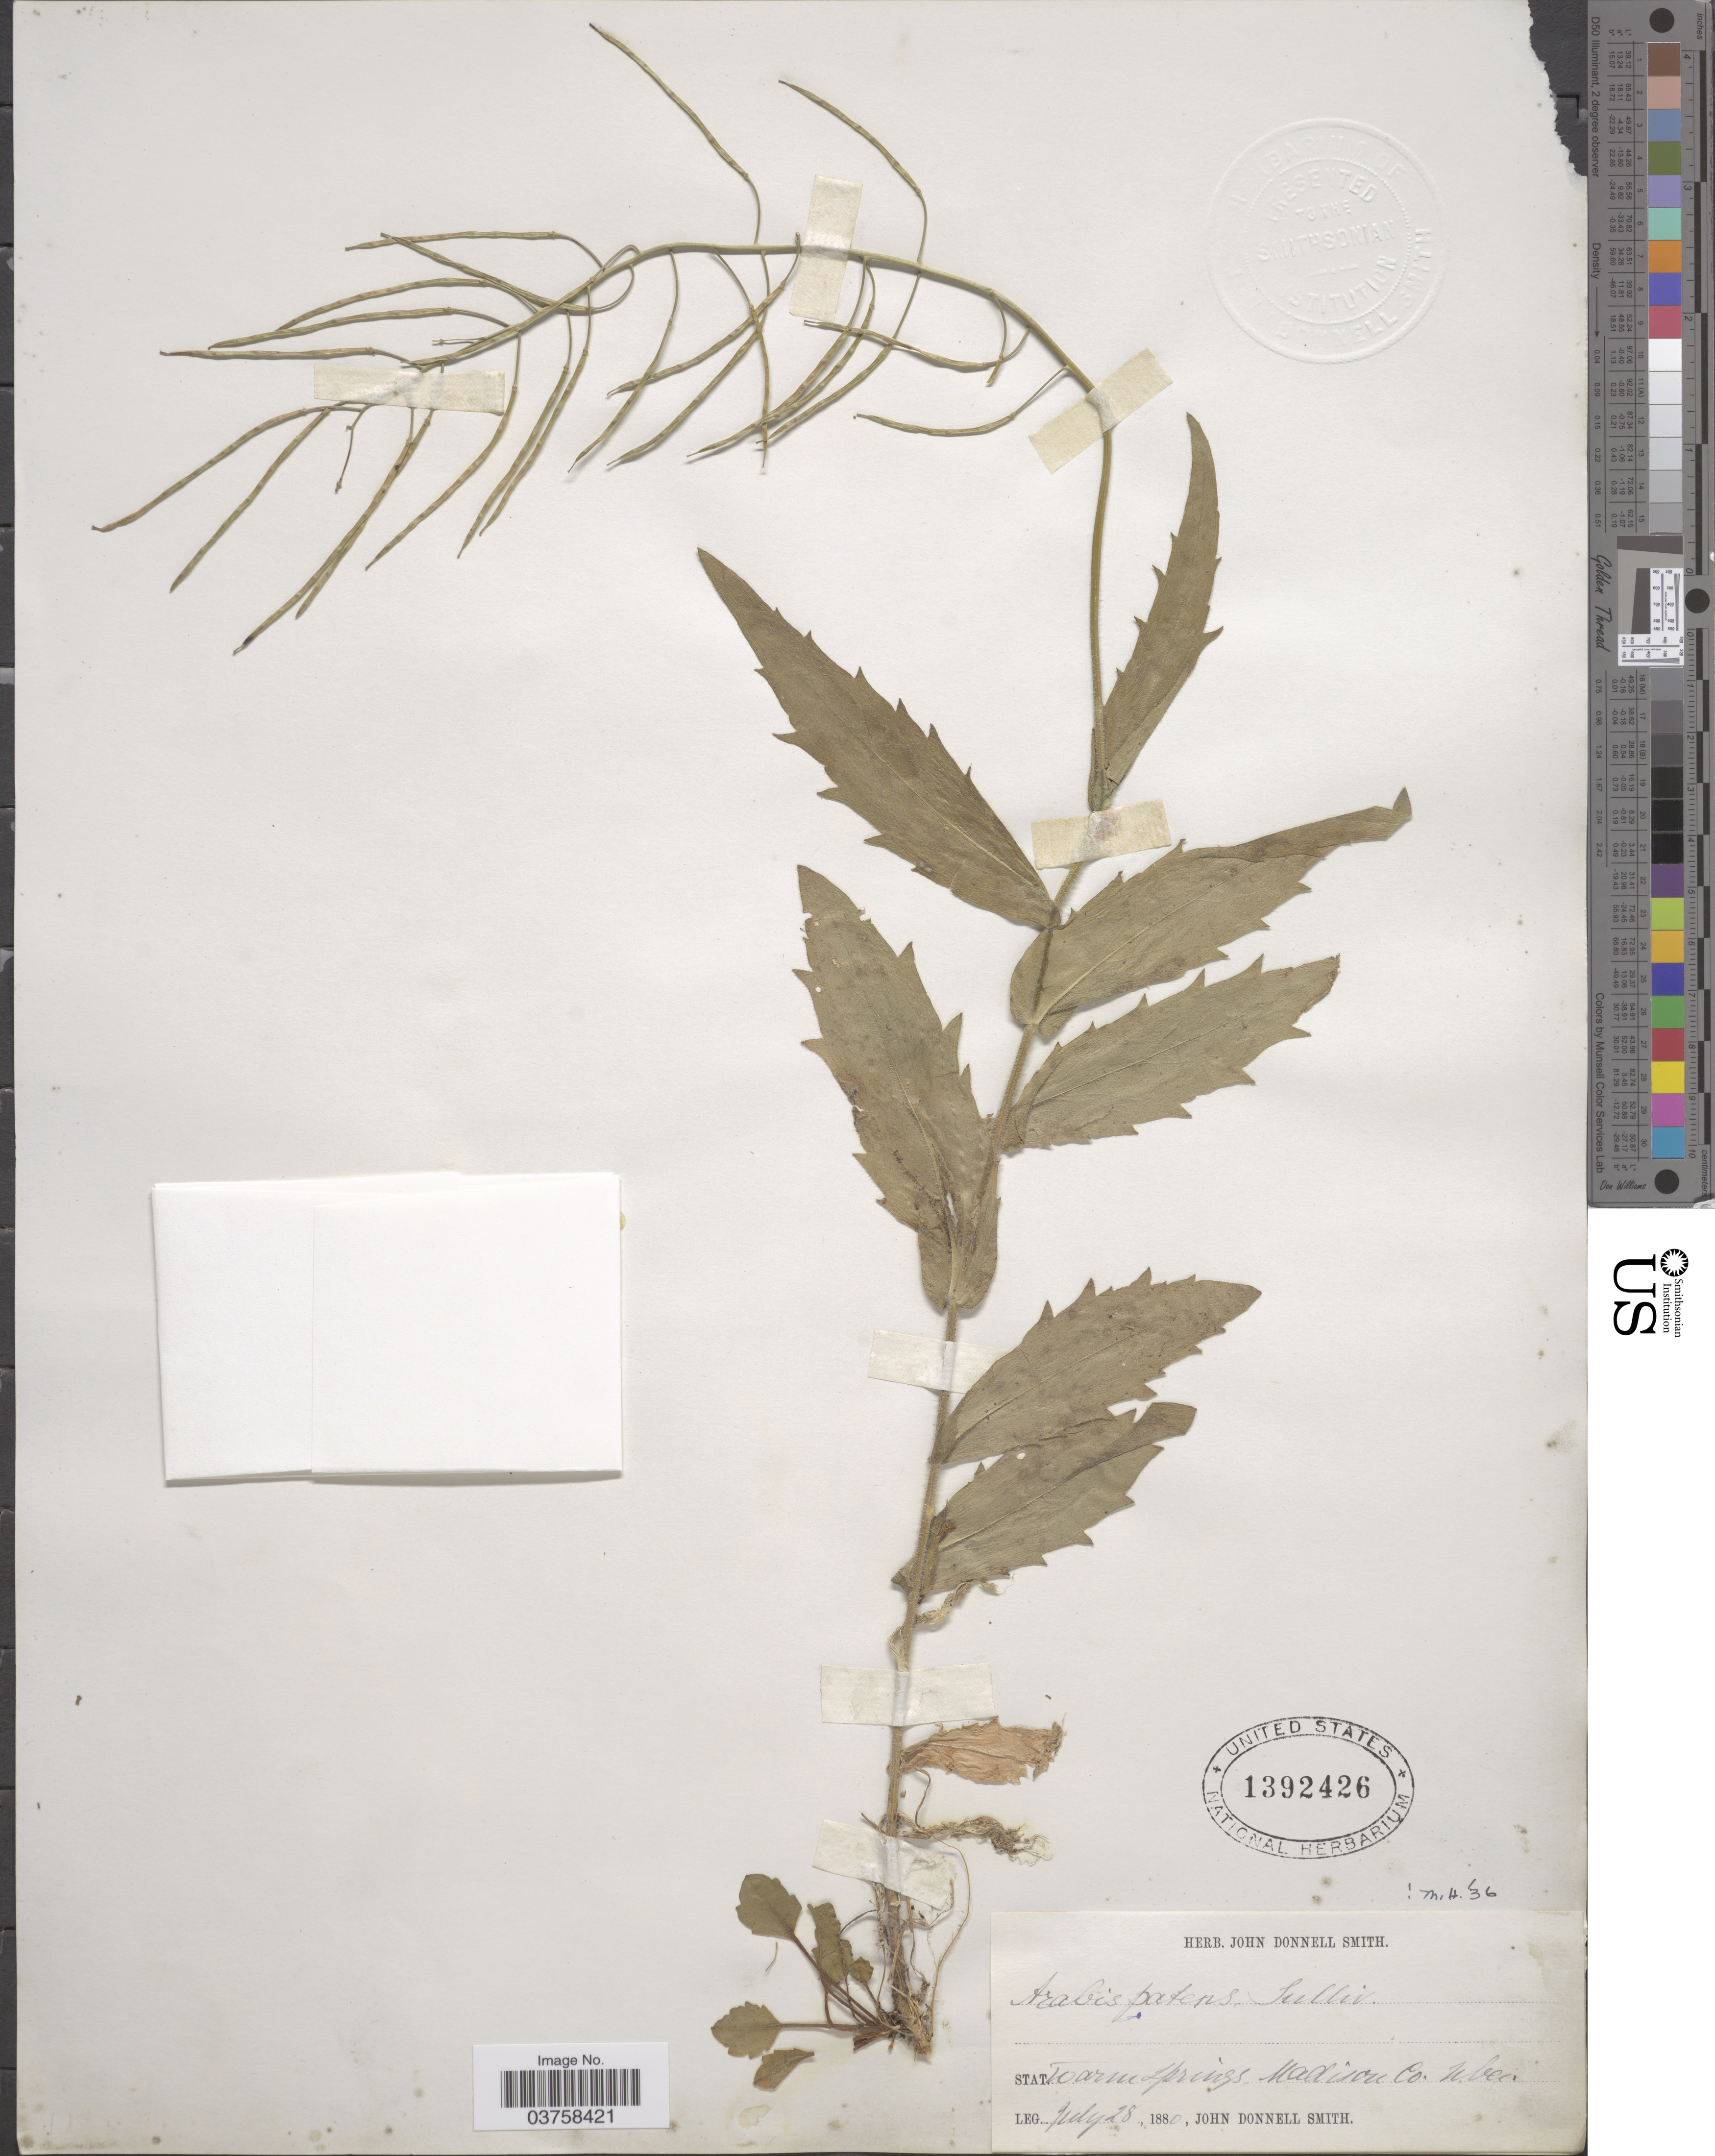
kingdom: Plantae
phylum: Tracheophyta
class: Magnoliopsida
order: Brassicales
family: Brassicaceae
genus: Arabis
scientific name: Arabis patens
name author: Sull.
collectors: J. Donnell Smith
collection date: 1880-07-28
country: United States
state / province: North Carolina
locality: Warm Springs. Madison Co.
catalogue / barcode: US 1392426